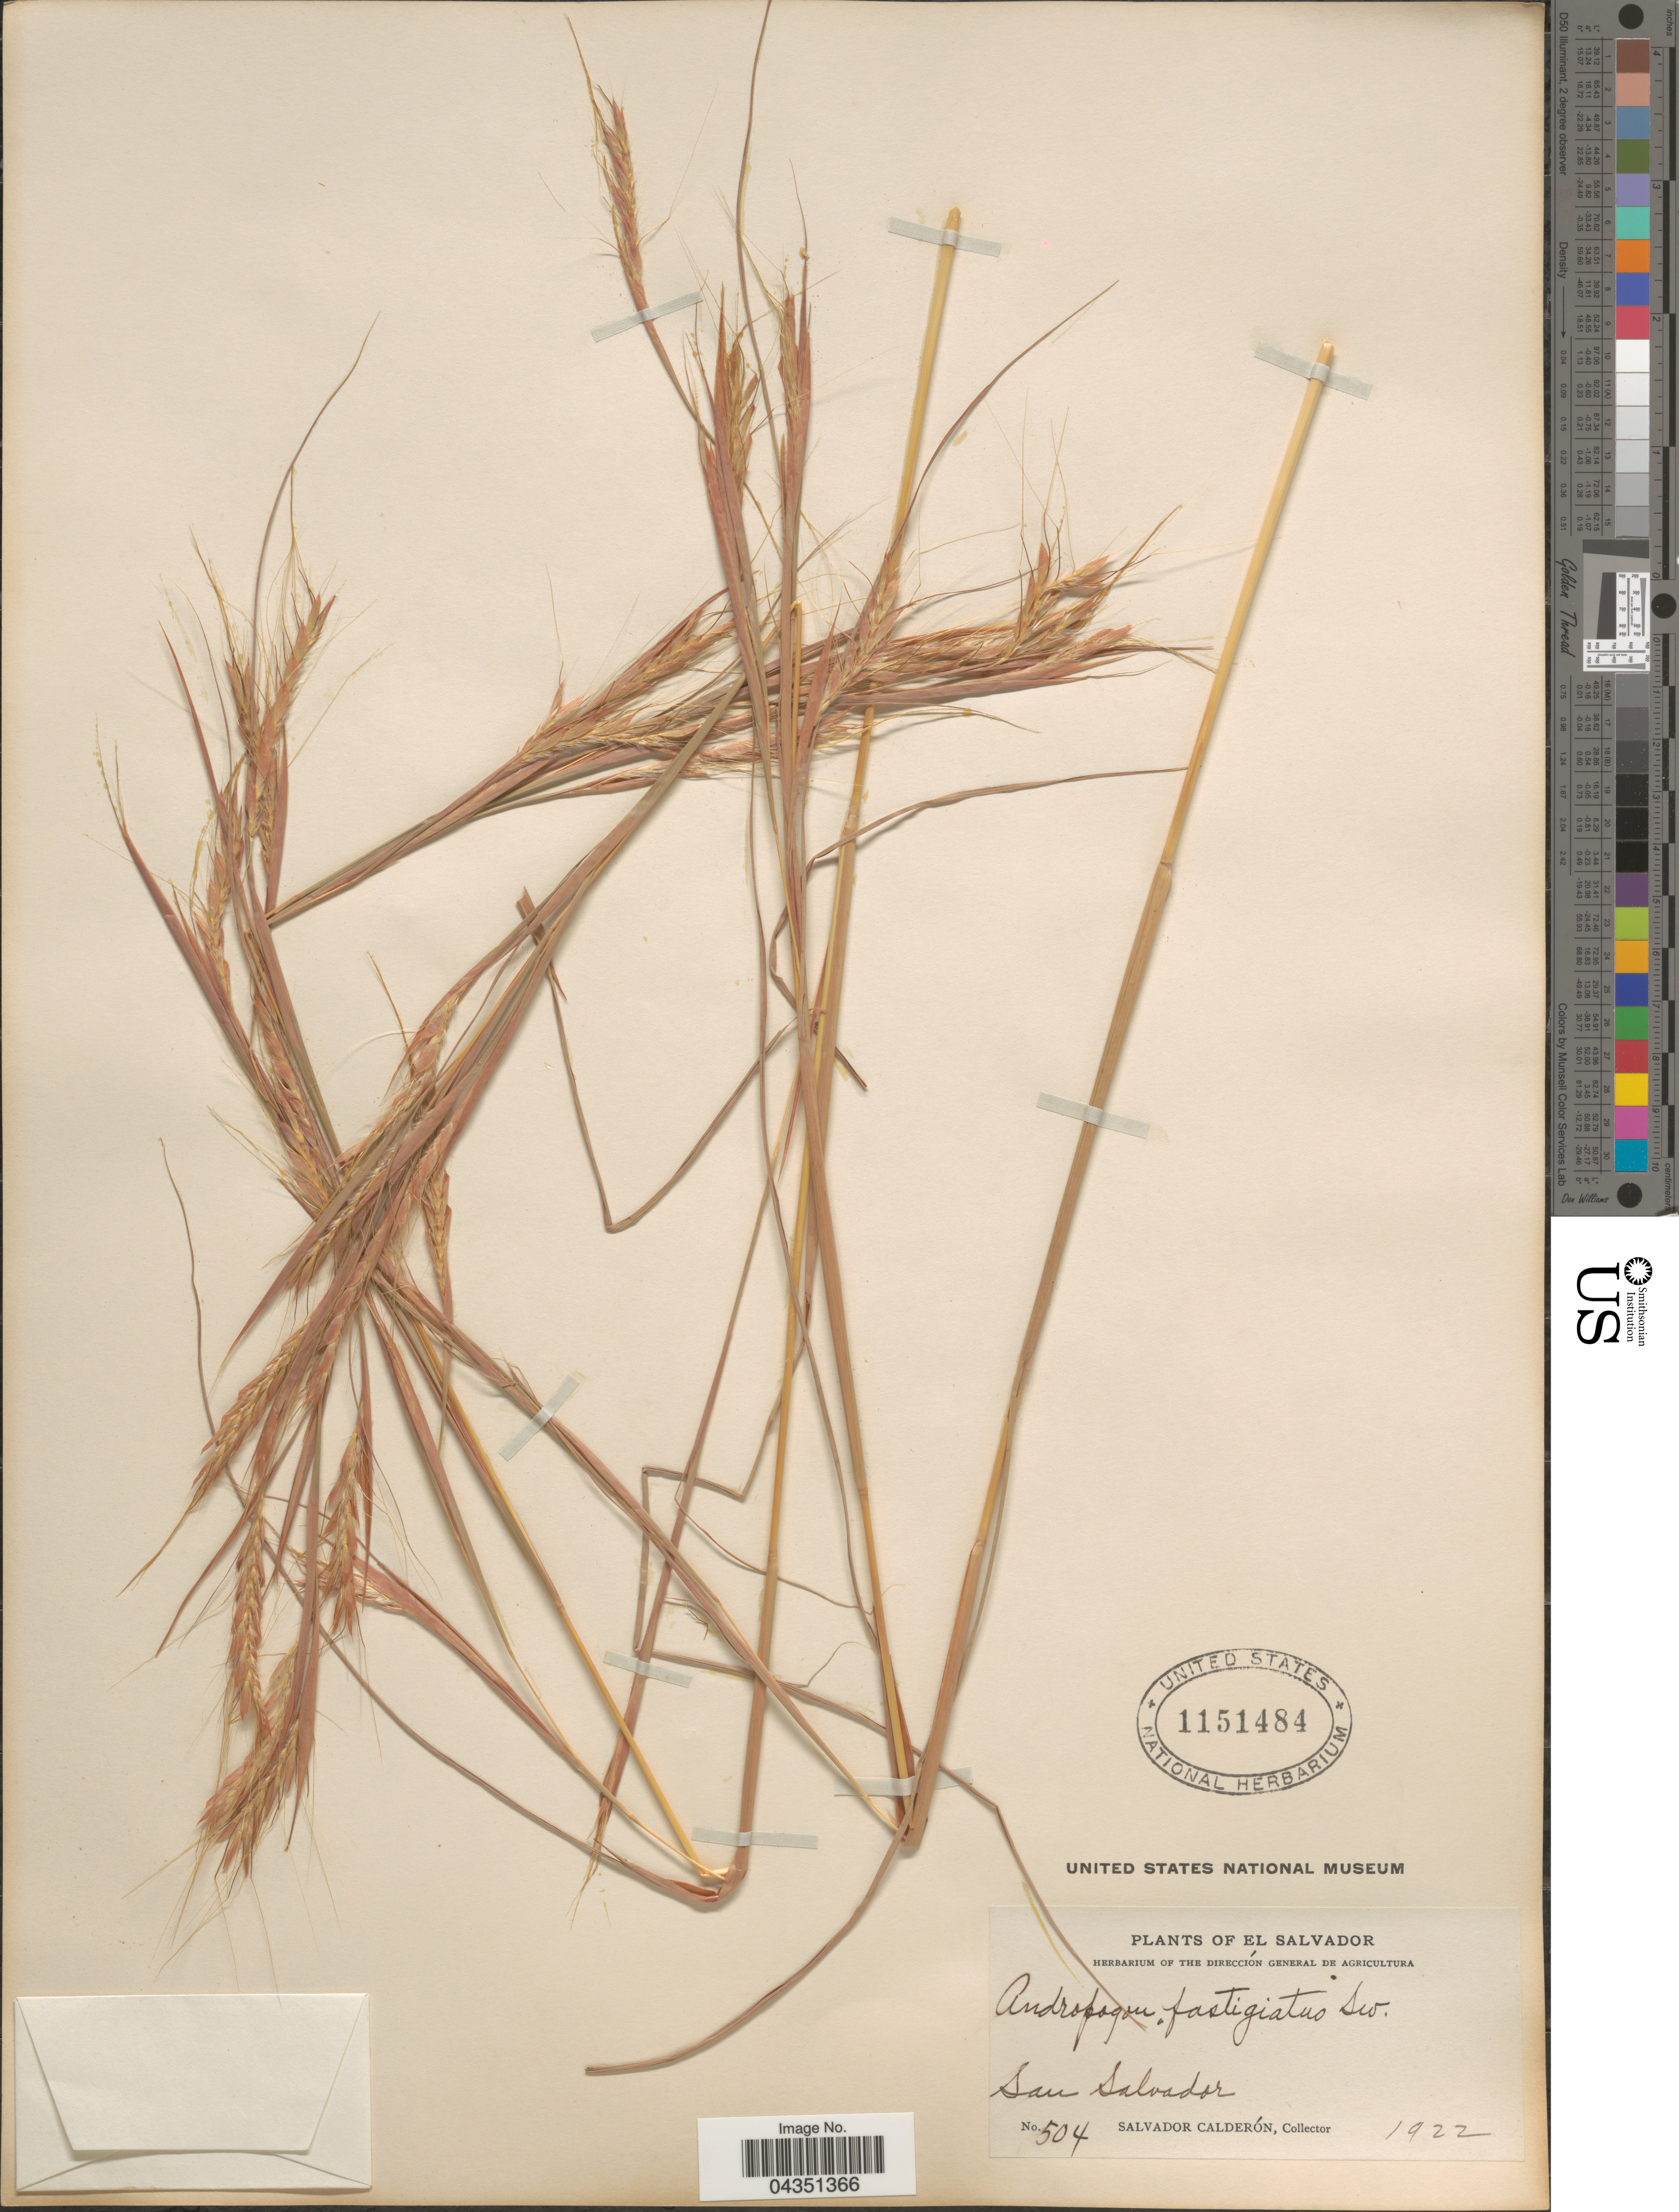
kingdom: Plantae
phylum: Tracheophyta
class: Liliopsida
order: Poales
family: Poaceae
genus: Diectomis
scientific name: Diectomis fastigiata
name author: (Sw.) P. Beauv.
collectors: S. Calderón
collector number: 504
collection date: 1922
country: El Salvador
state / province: San Salvador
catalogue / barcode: US 1151484